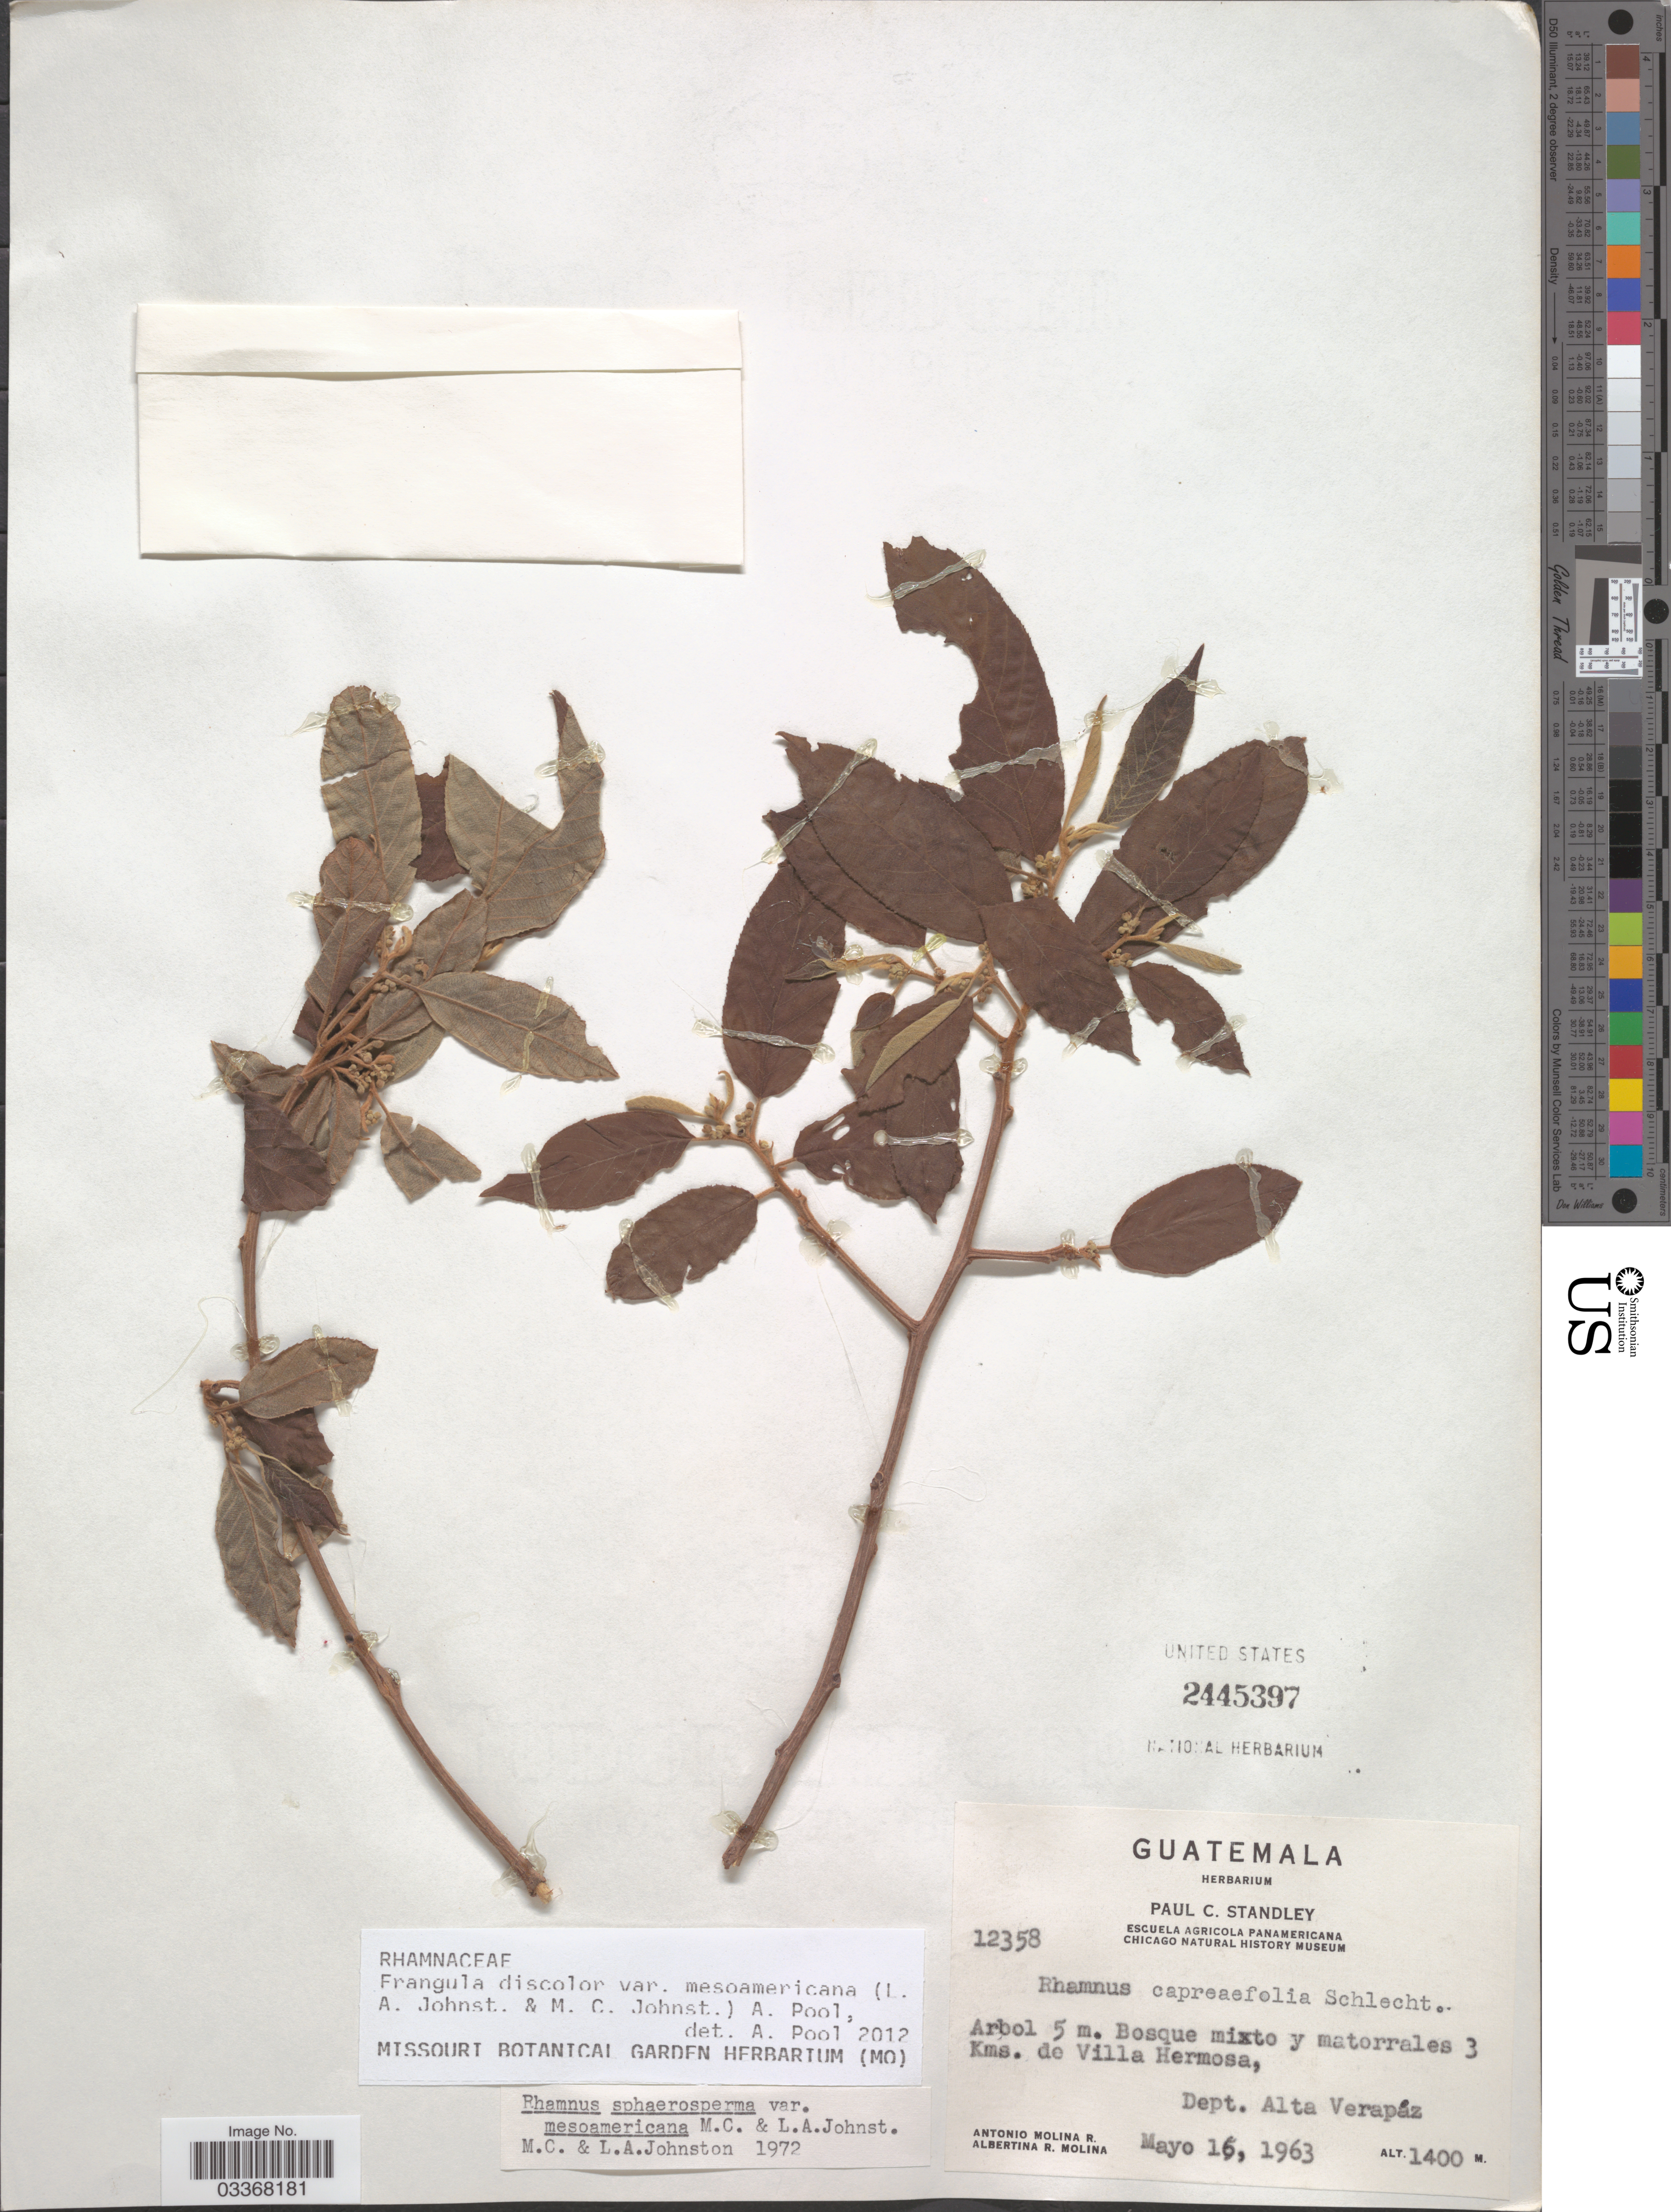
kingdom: Plantae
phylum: Tracheophyta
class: Magnoliopsida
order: Rosales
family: Rhamnaceae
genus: Frangula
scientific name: Frangula discolor var. mesoamericana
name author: (L.A. Johnst. & M.C. Johnst.) A. Pool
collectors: A. Molina R. & A. R. Molina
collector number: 12358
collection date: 1963-05-16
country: Guatemala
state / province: Alta Verapaz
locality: Bosque mixto y matorrales 3 Kms. de Villa Hermosa, Dept. Alta Verapáz.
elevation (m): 1400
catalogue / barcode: US 2445397